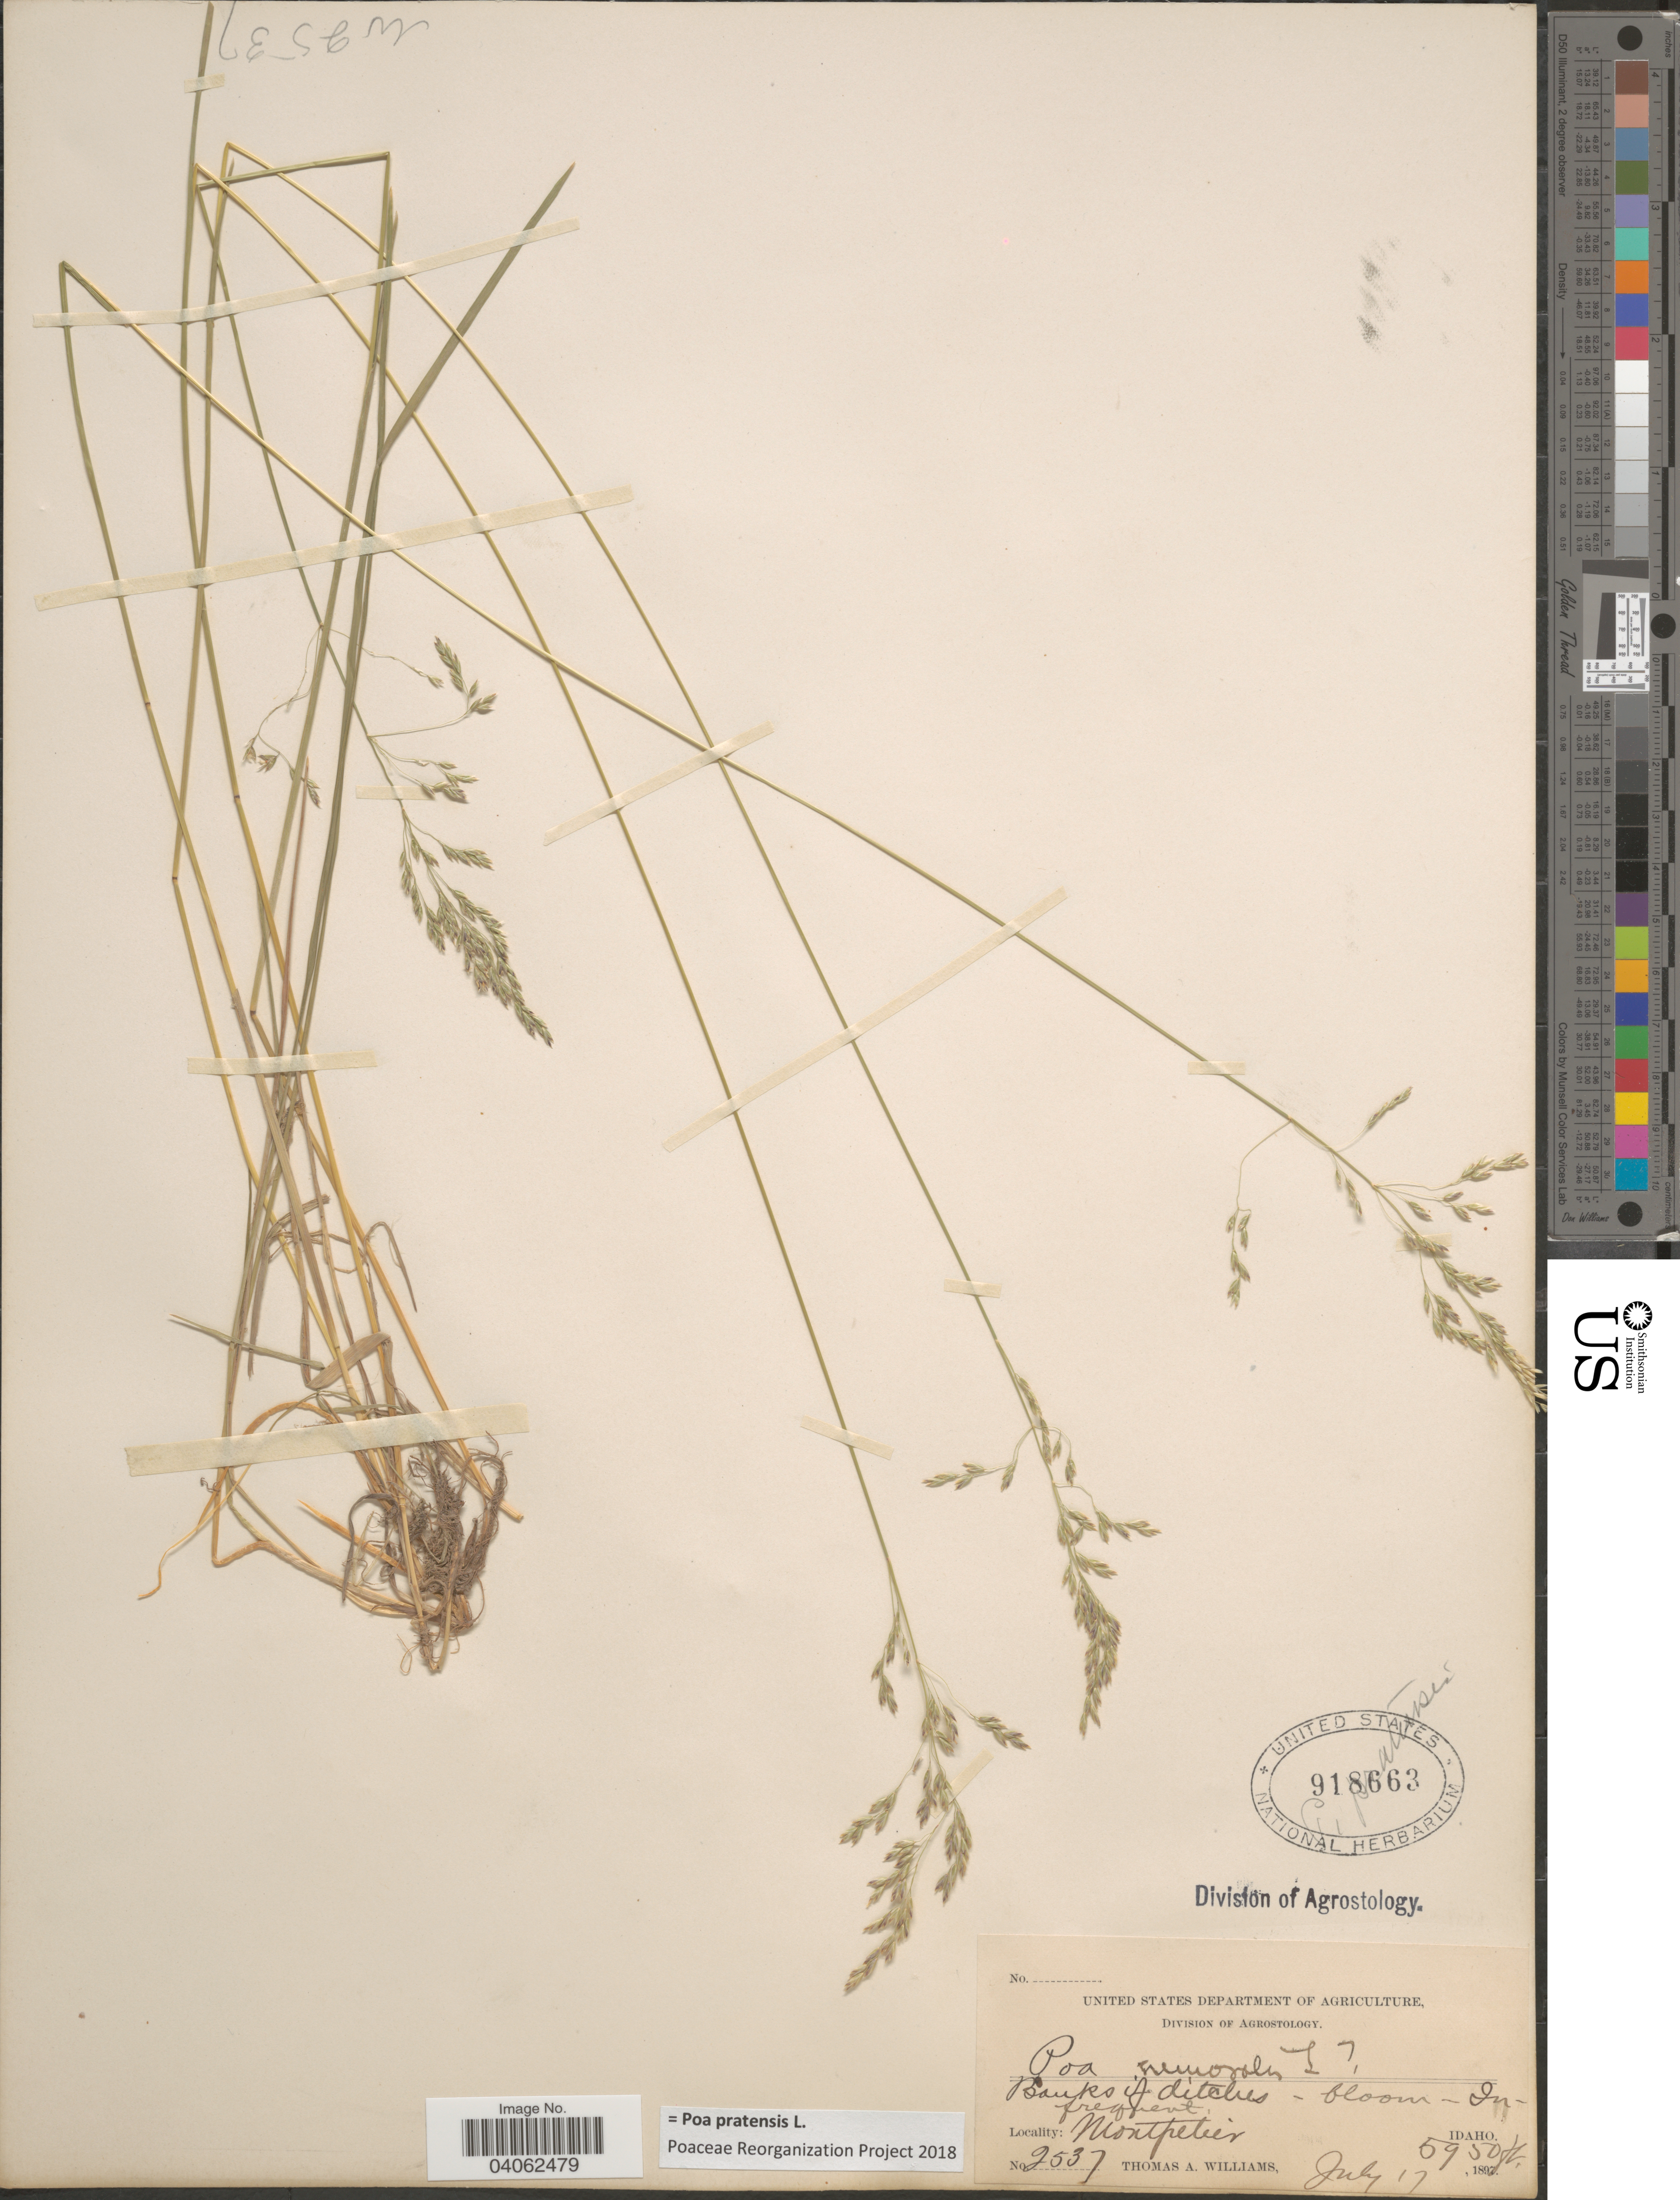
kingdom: Plantae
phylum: Tracheophyta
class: Liliopsida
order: Poales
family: Poaceae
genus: Poa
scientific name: Poa pratensis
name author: L.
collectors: T. A. Williams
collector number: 2537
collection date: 1897-07-17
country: United States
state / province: Idaho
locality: Montpelier.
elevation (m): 1814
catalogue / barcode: US 918663